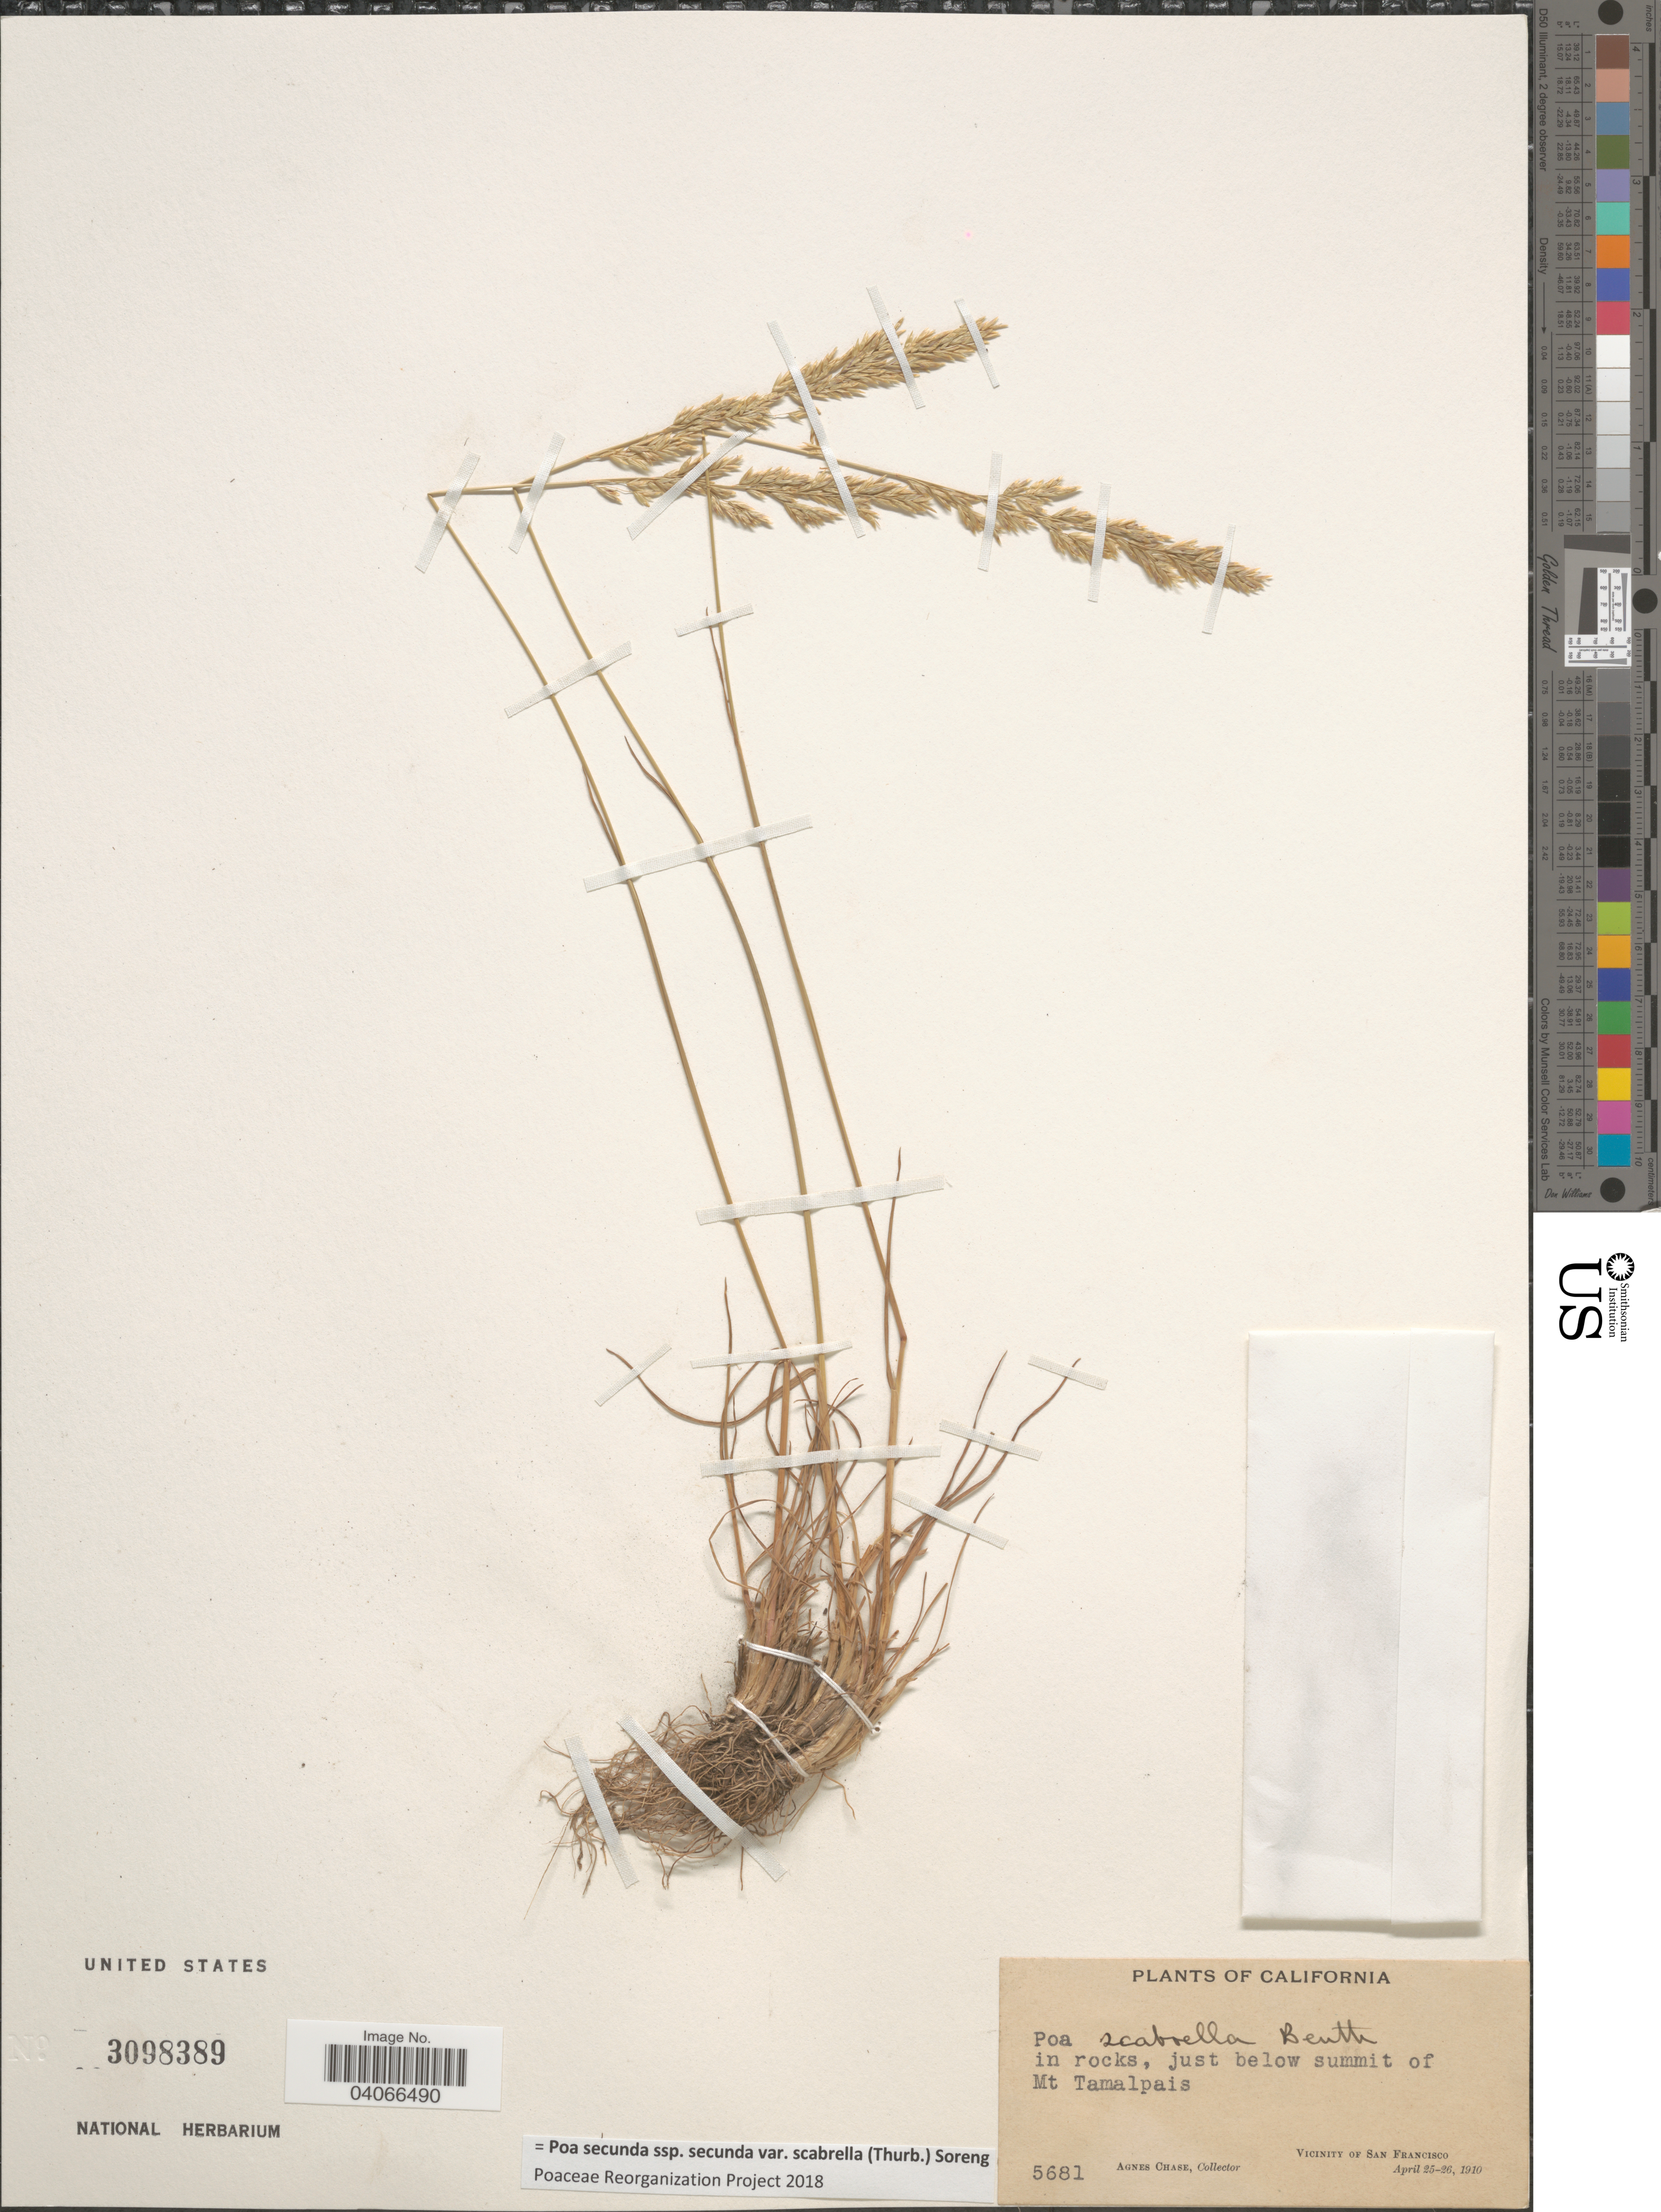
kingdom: Plantae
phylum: Tracheophyta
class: Liliopsida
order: Poales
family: Poaceae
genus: Poa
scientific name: Poa secunda subsp. secunda var. scabrella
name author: (Thurb.) Soreng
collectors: A. Chase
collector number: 5681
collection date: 1910-04-25/1910-04-26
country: United States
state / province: California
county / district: San Francisco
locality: In rocks, just below summit of Mt Tamalpais. Vicinity of San Francisco.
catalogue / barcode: US 3098389